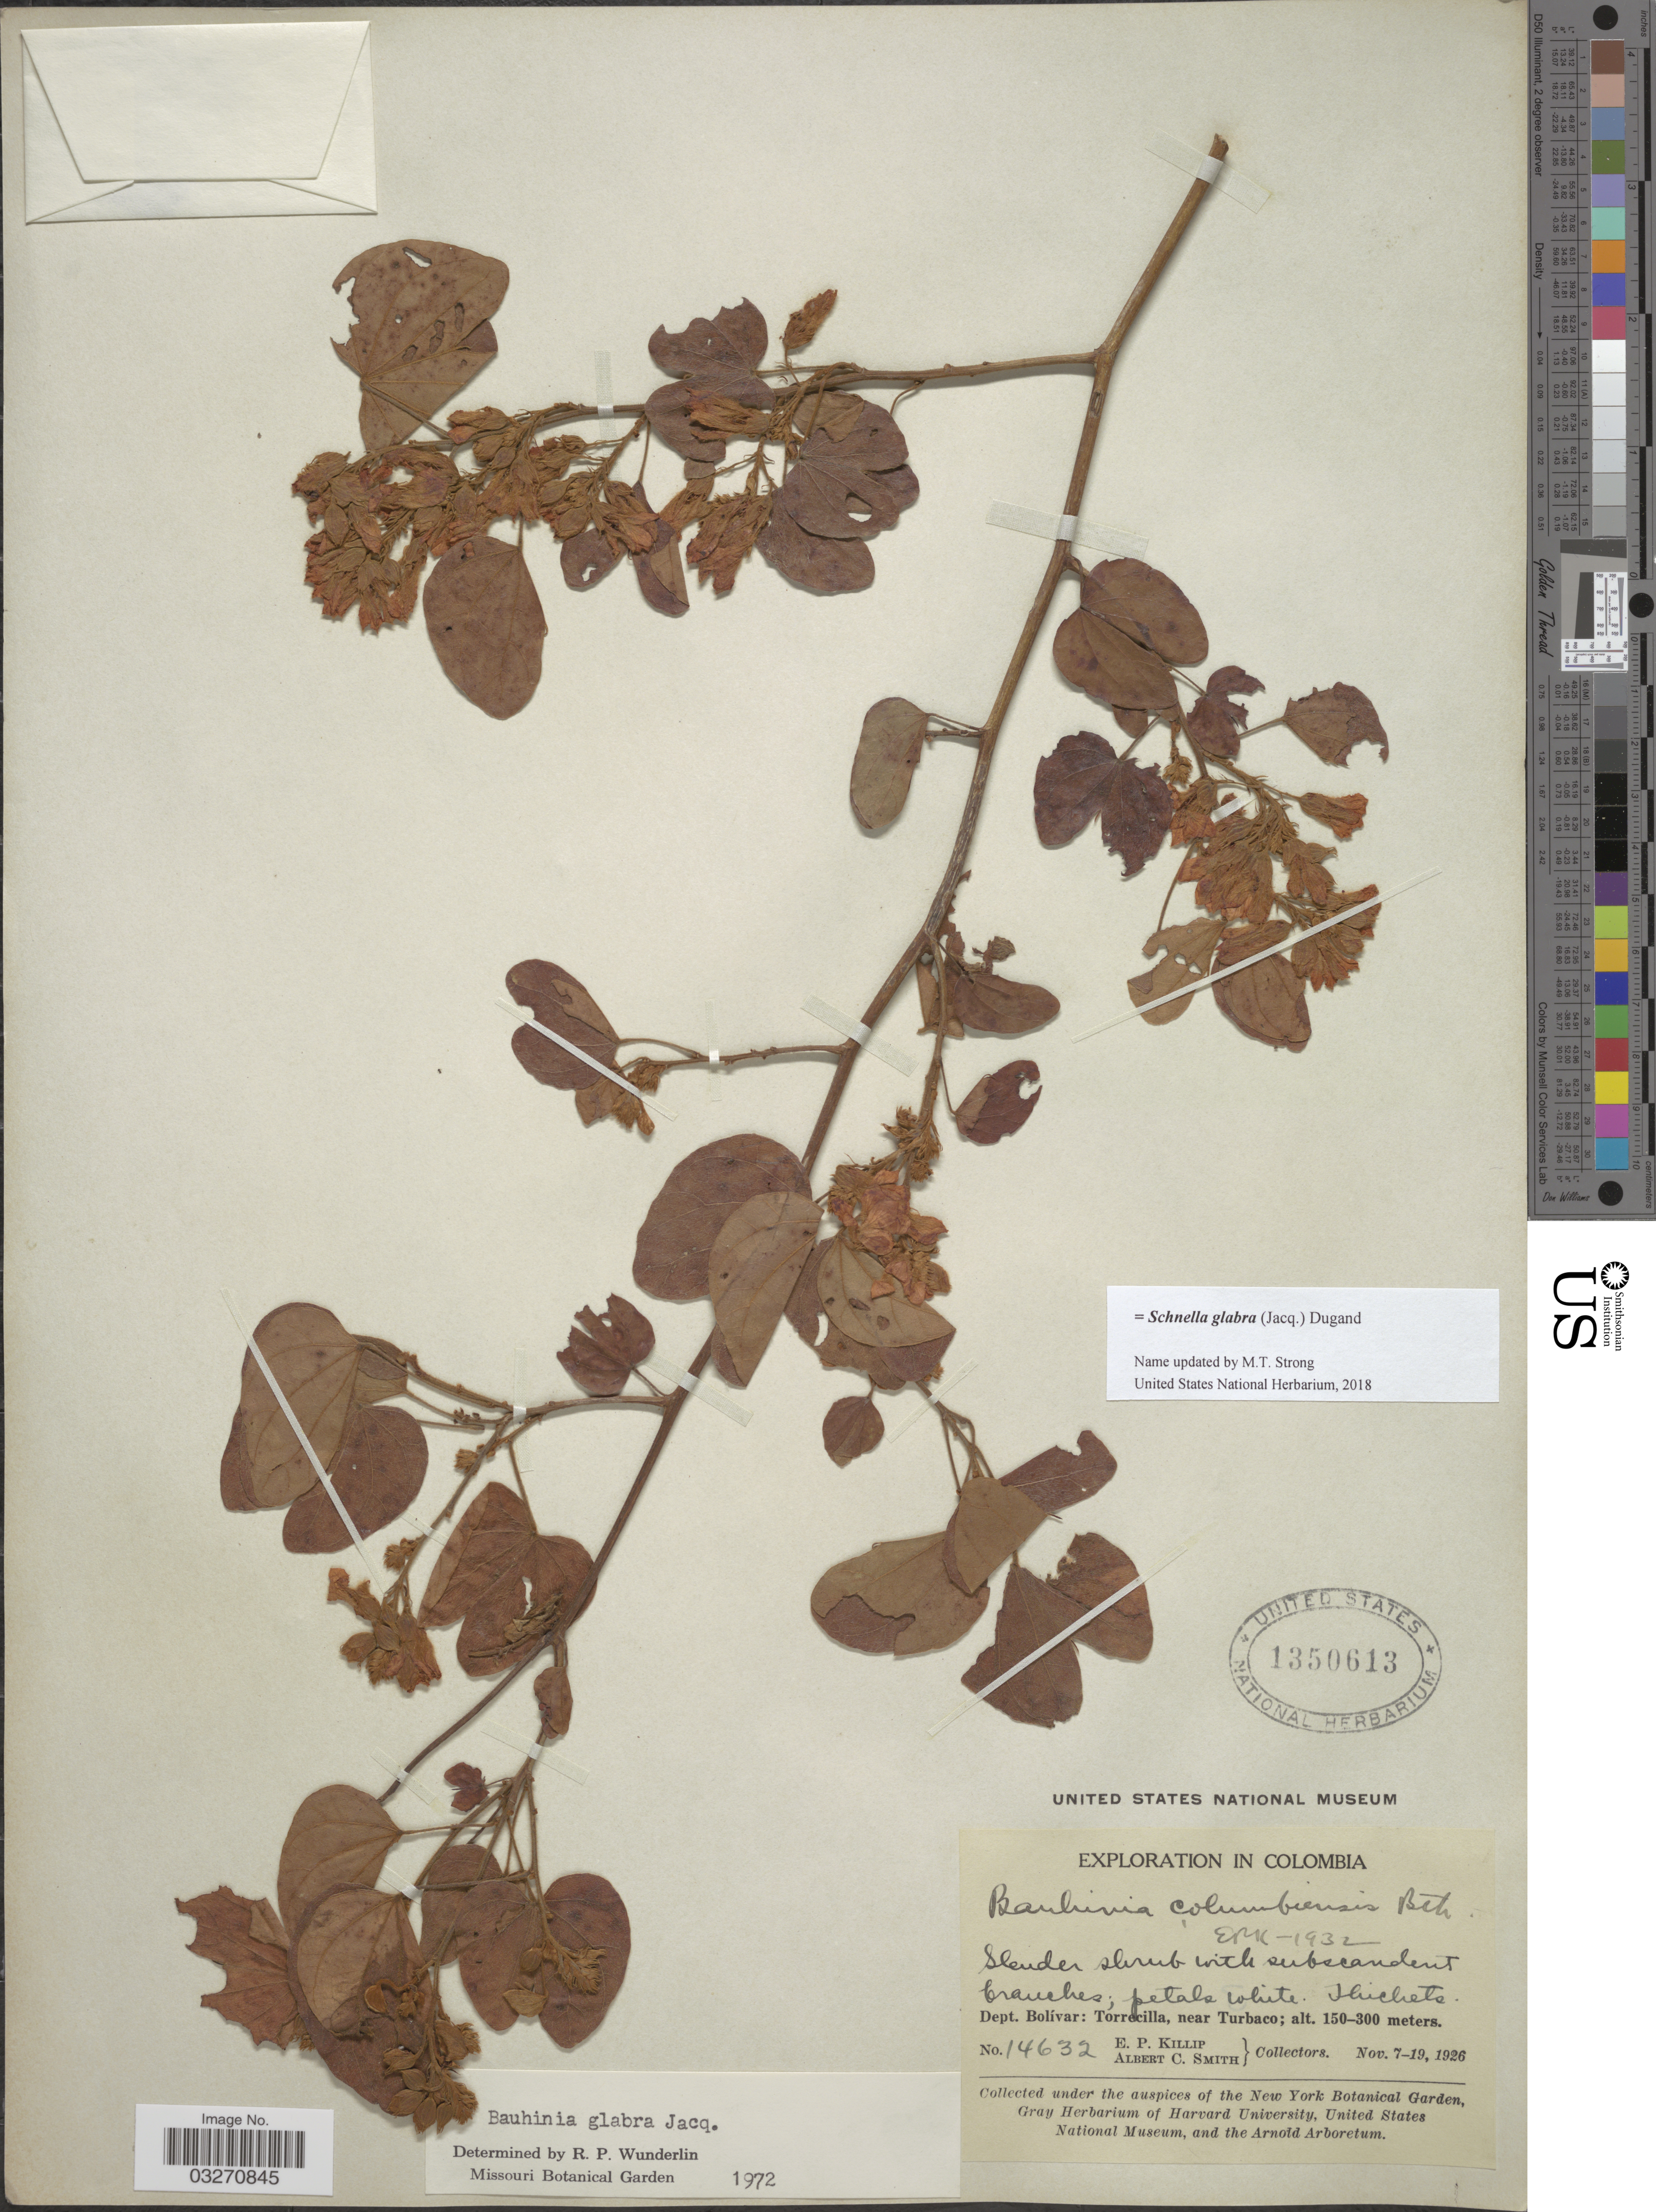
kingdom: Plantae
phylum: Tracheophyta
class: Magnoliopsida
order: Fabales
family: Fabaceae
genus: Schnella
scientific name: Schnella glabra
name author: (Jacq.) Dugand G.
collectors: E. P. Killip & A. C. Smith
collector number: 14632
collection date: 1926-11-07/1926-11-19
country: Colombia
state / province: Bolívar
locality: Dept. Bolívar: Torrecilla, near Turbaco.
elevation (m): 150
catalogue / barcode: US 1350613